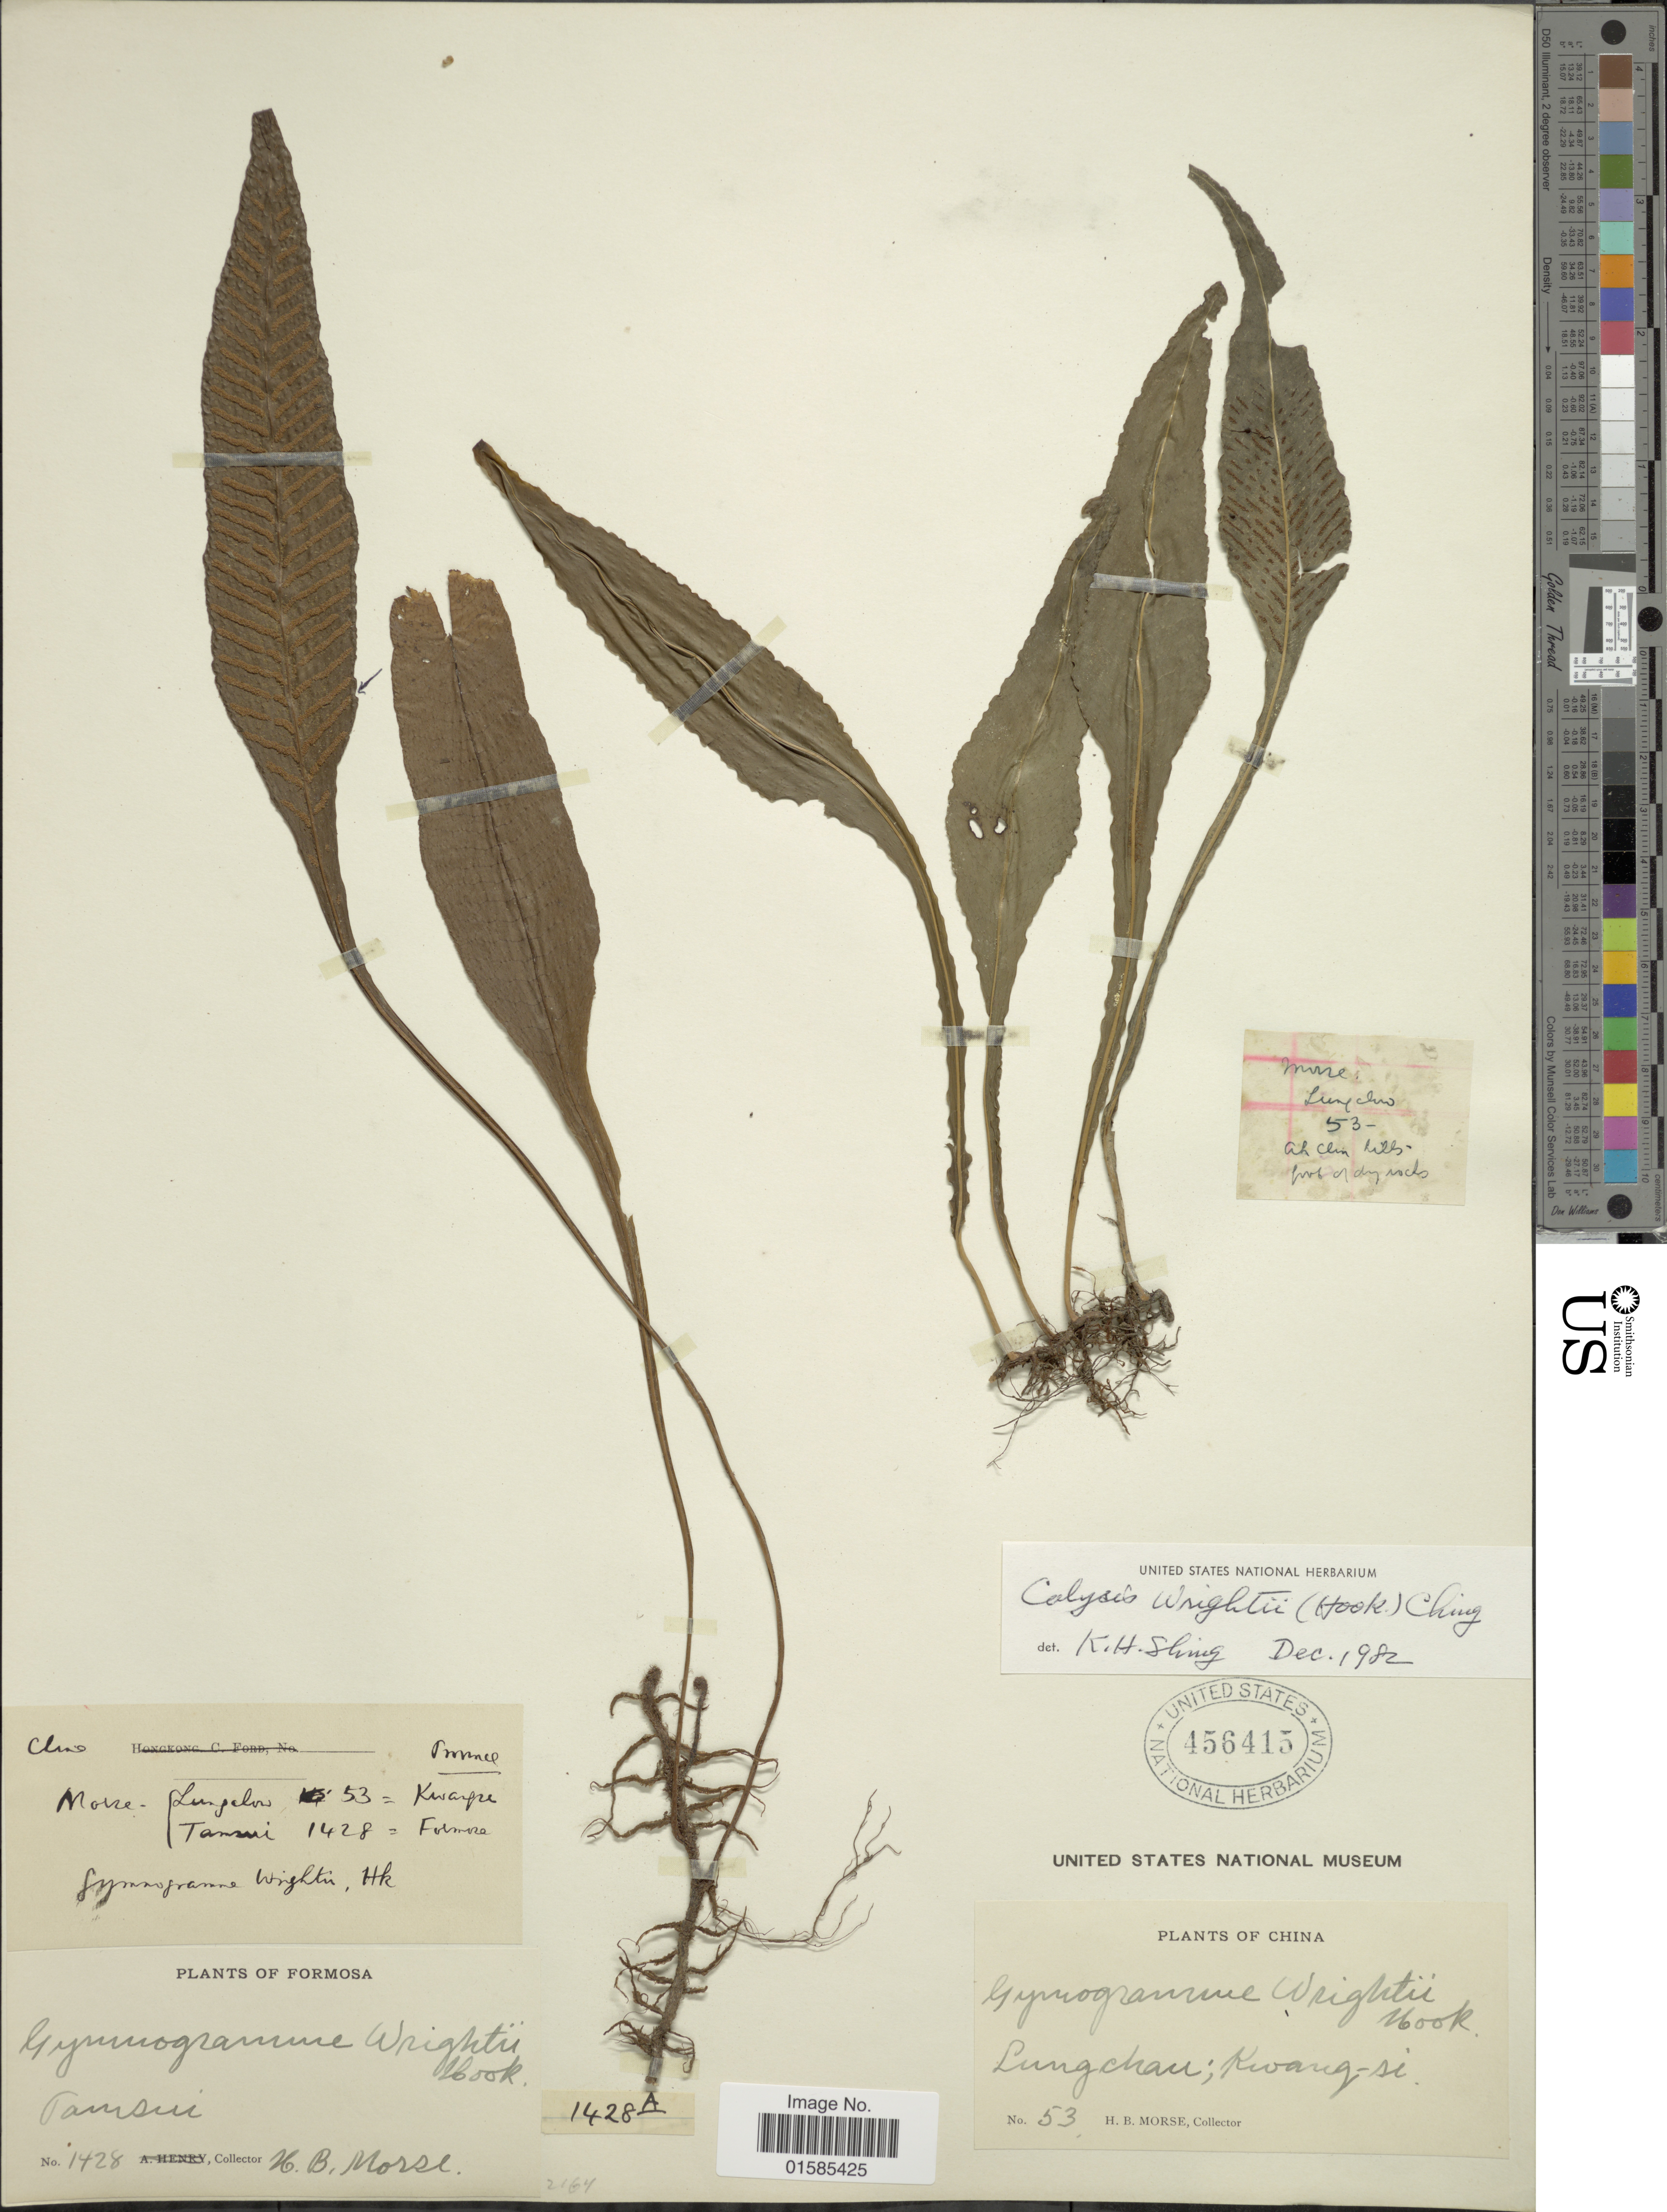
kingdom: Plantae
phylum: Tracheophyta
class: Polypodiopsida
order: Polypodiales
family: Polypodiaceae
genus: Leptochilus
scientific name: Leptochilus wrightii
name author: (Hook.) X.C. Zhang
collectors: H. Morse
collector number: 53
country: China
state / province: Guangxi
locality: China, Lungchau; Kwang-si [interpreted]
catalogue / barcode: US 456415